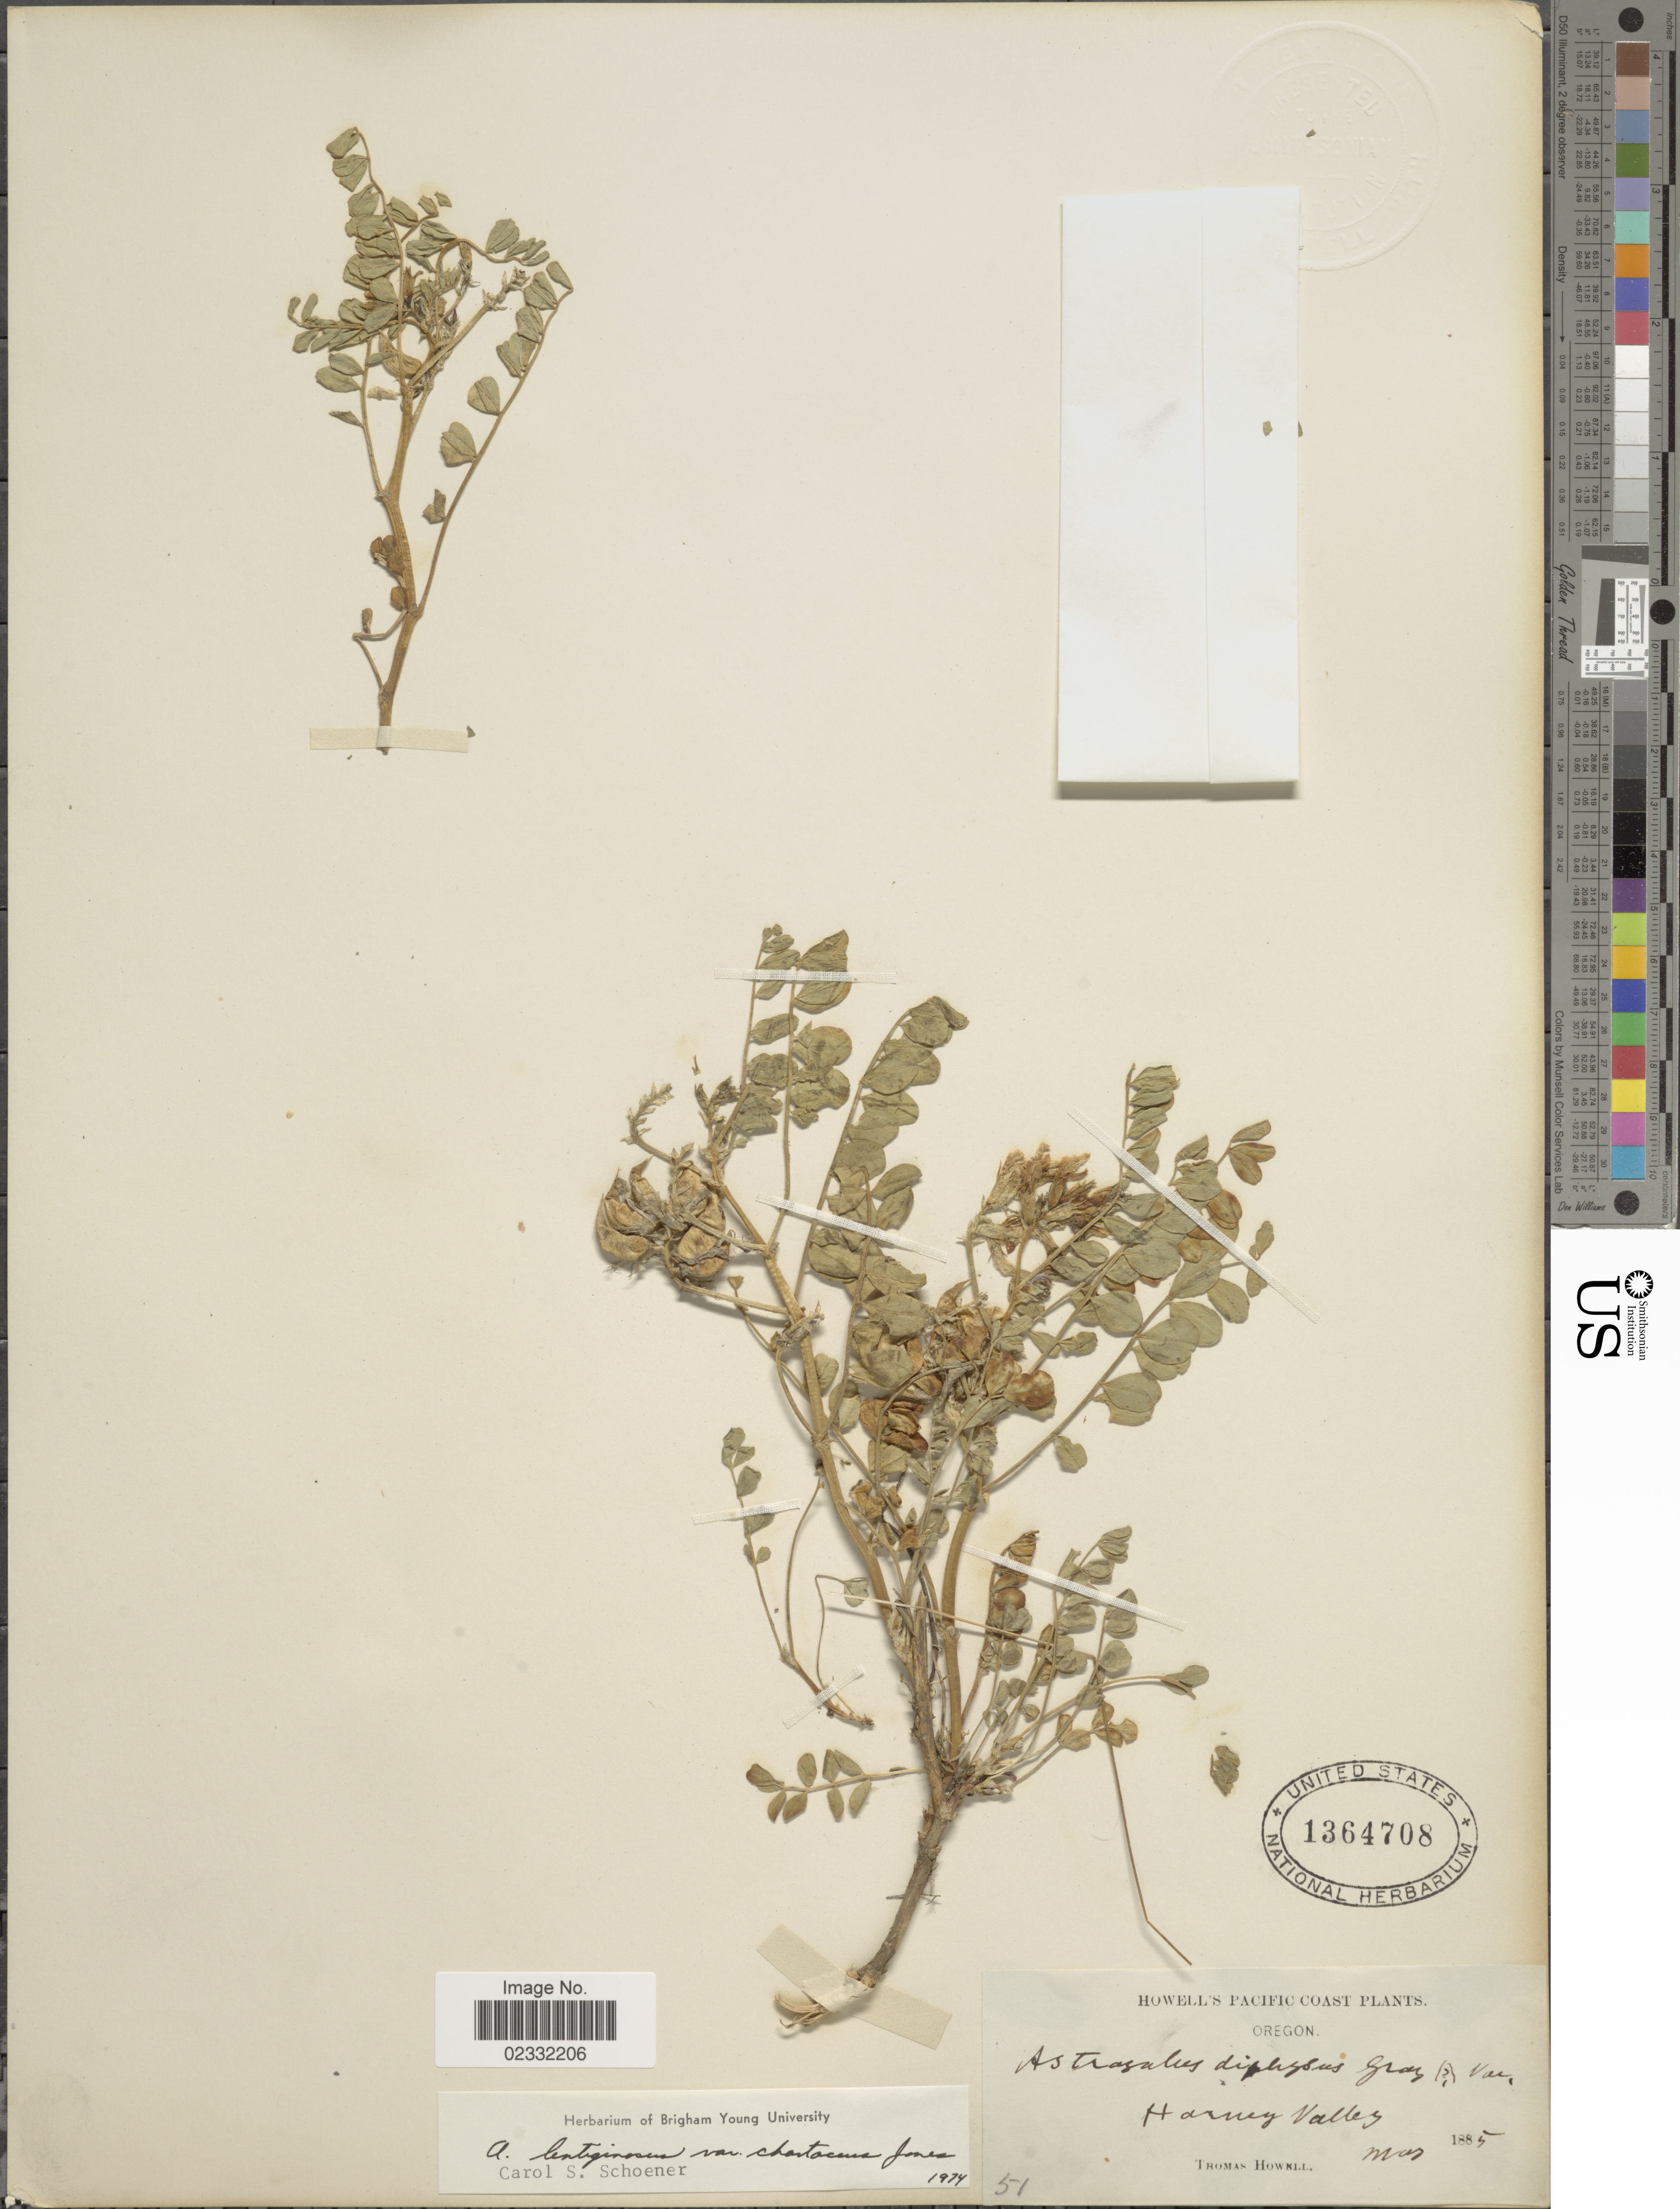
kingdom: Plantae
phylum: Tracheophyta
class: Magnoliopsida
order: Fabales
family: Fabaceae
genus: Astragalus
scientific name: Astragalus lentiginosus var. chartaceus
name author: M.E. Jones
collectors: T. Howell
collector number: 51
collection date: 1885-03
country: United States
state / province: Oregon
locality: Pacific Coast, Harney Valley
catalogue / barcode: US 1364708